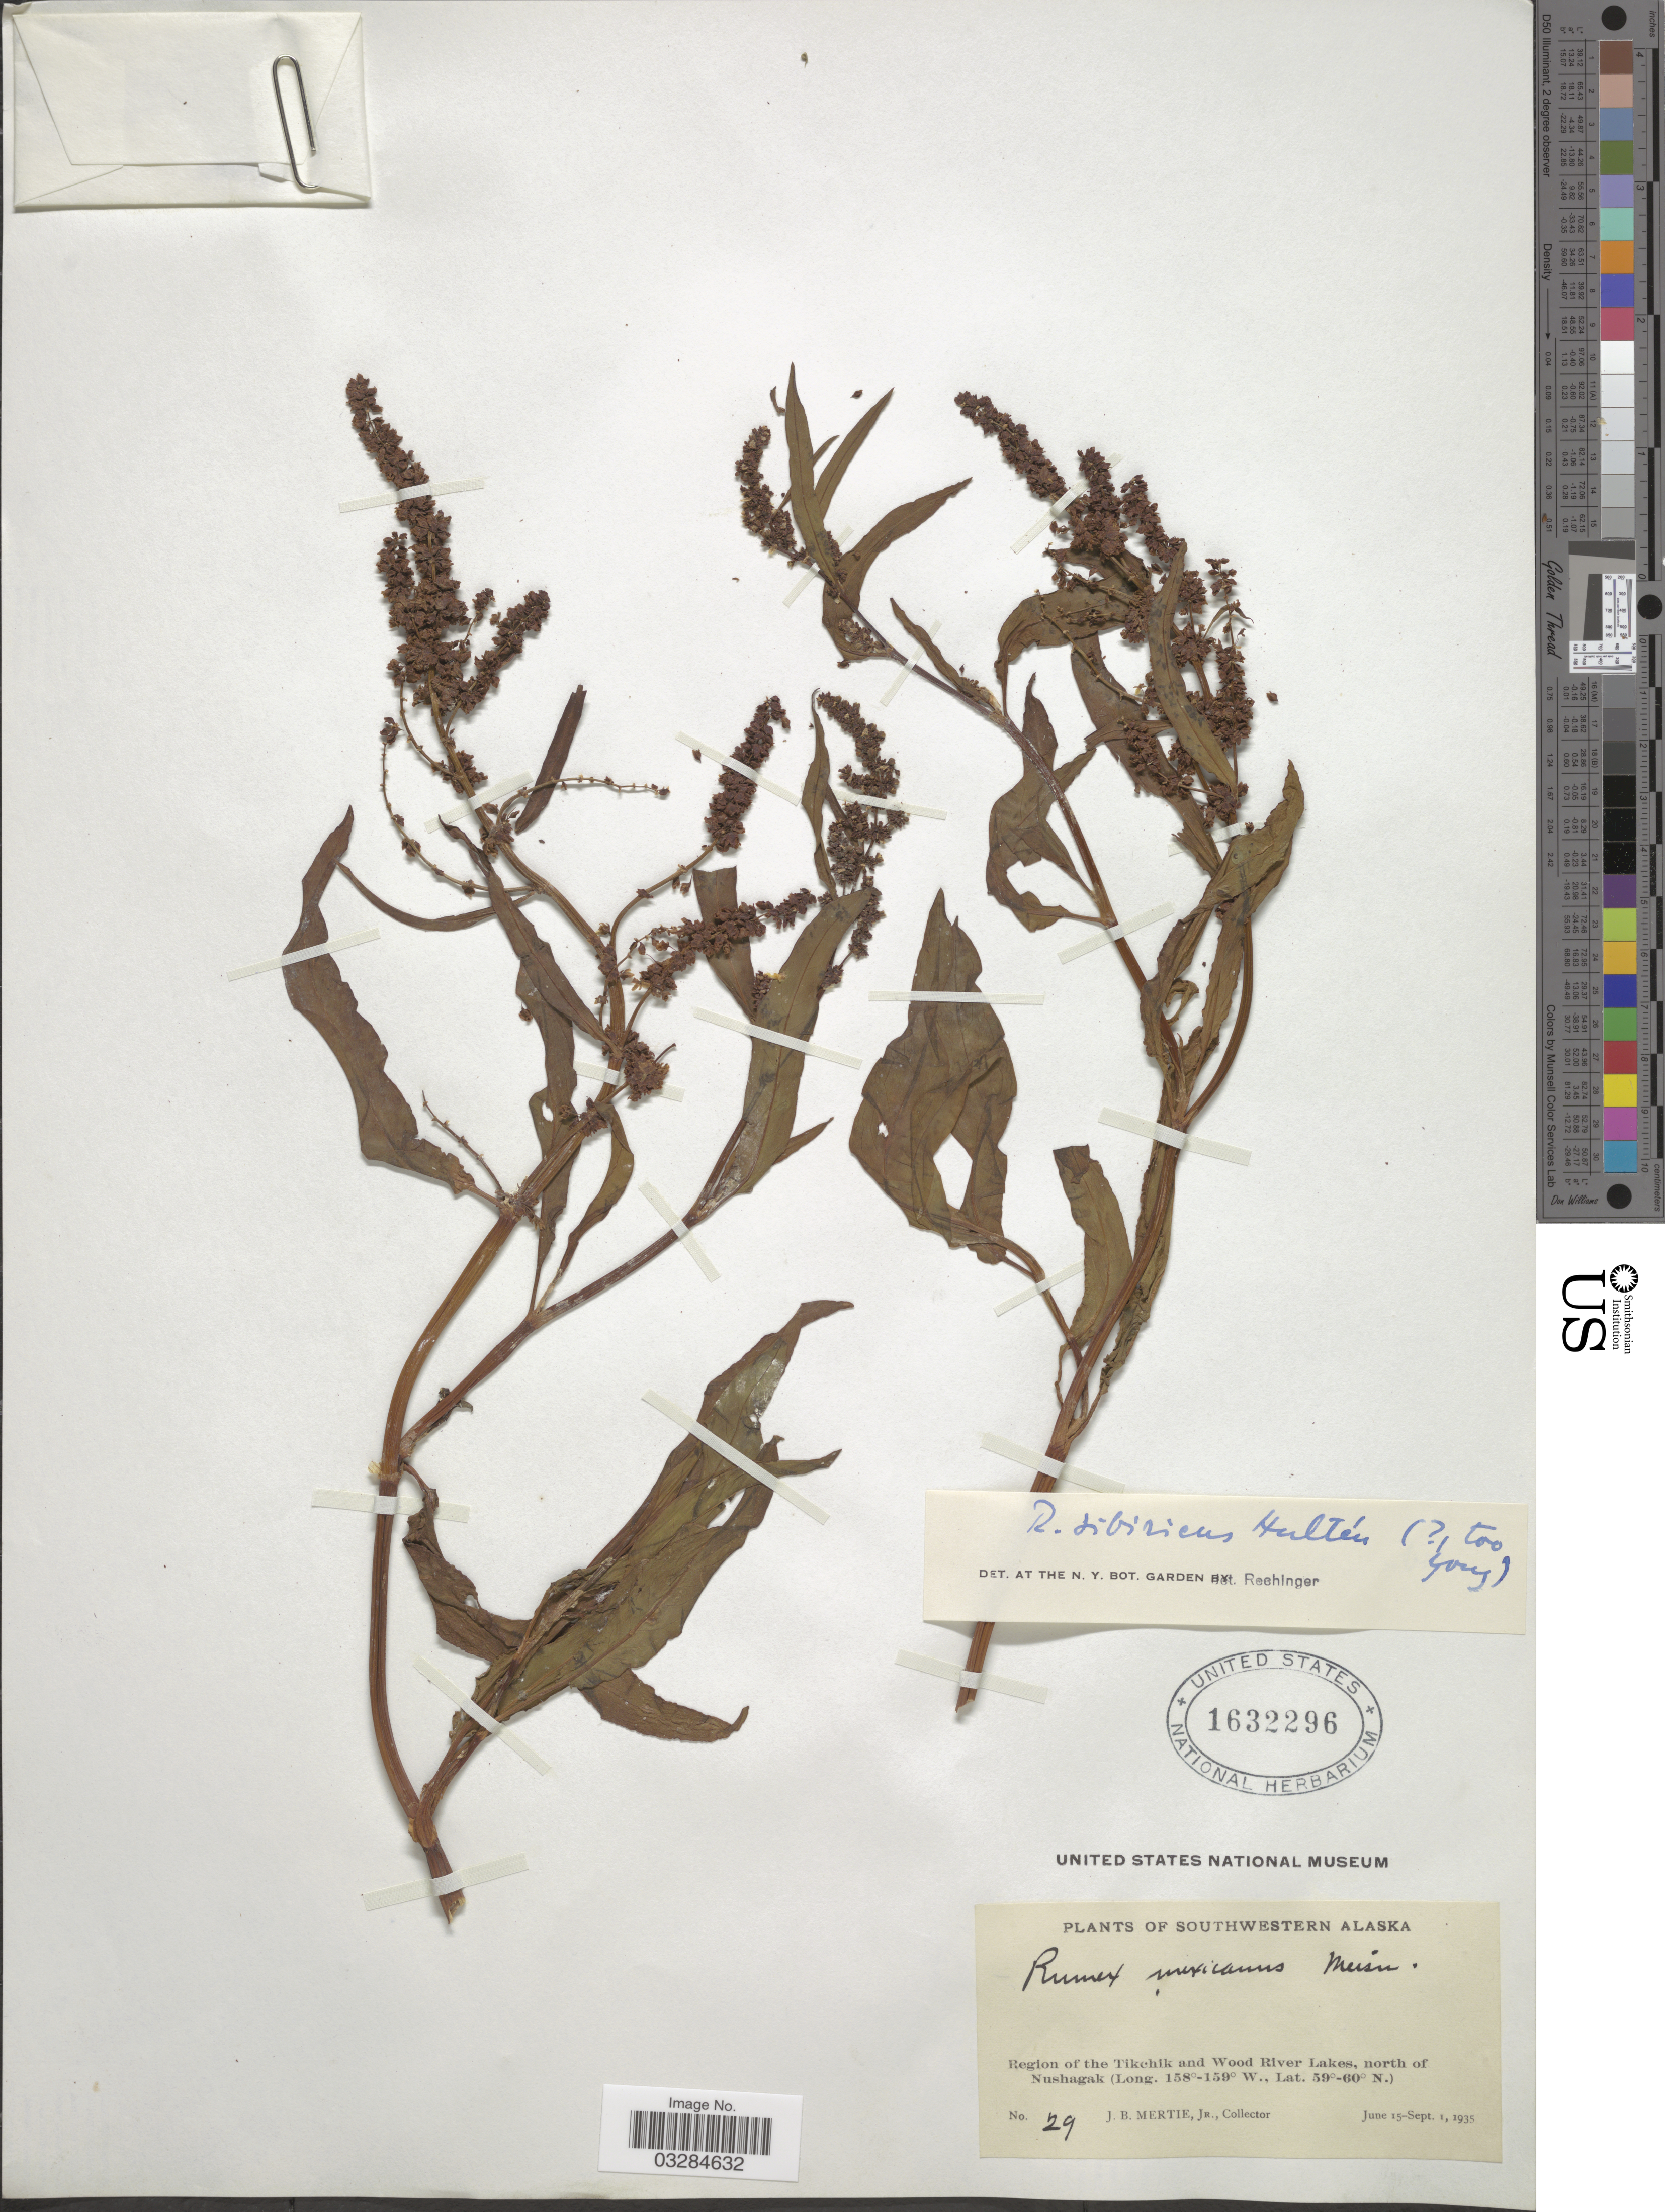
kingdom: Plantae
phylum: Tracheophyta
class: Magnoliopsida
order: Caryophyllales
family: Polygonaceae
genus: Rumex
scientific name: Rumex sibiricus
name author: Hultén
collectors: J. Mertie Jr.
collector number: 29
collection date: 1935-06-15/1935-09-01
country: United States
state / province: Alaska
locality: Southwestern Alaska, Region of the Tikchik and Wood River Lakes, north of Nushagak.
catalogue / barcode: US 1632296